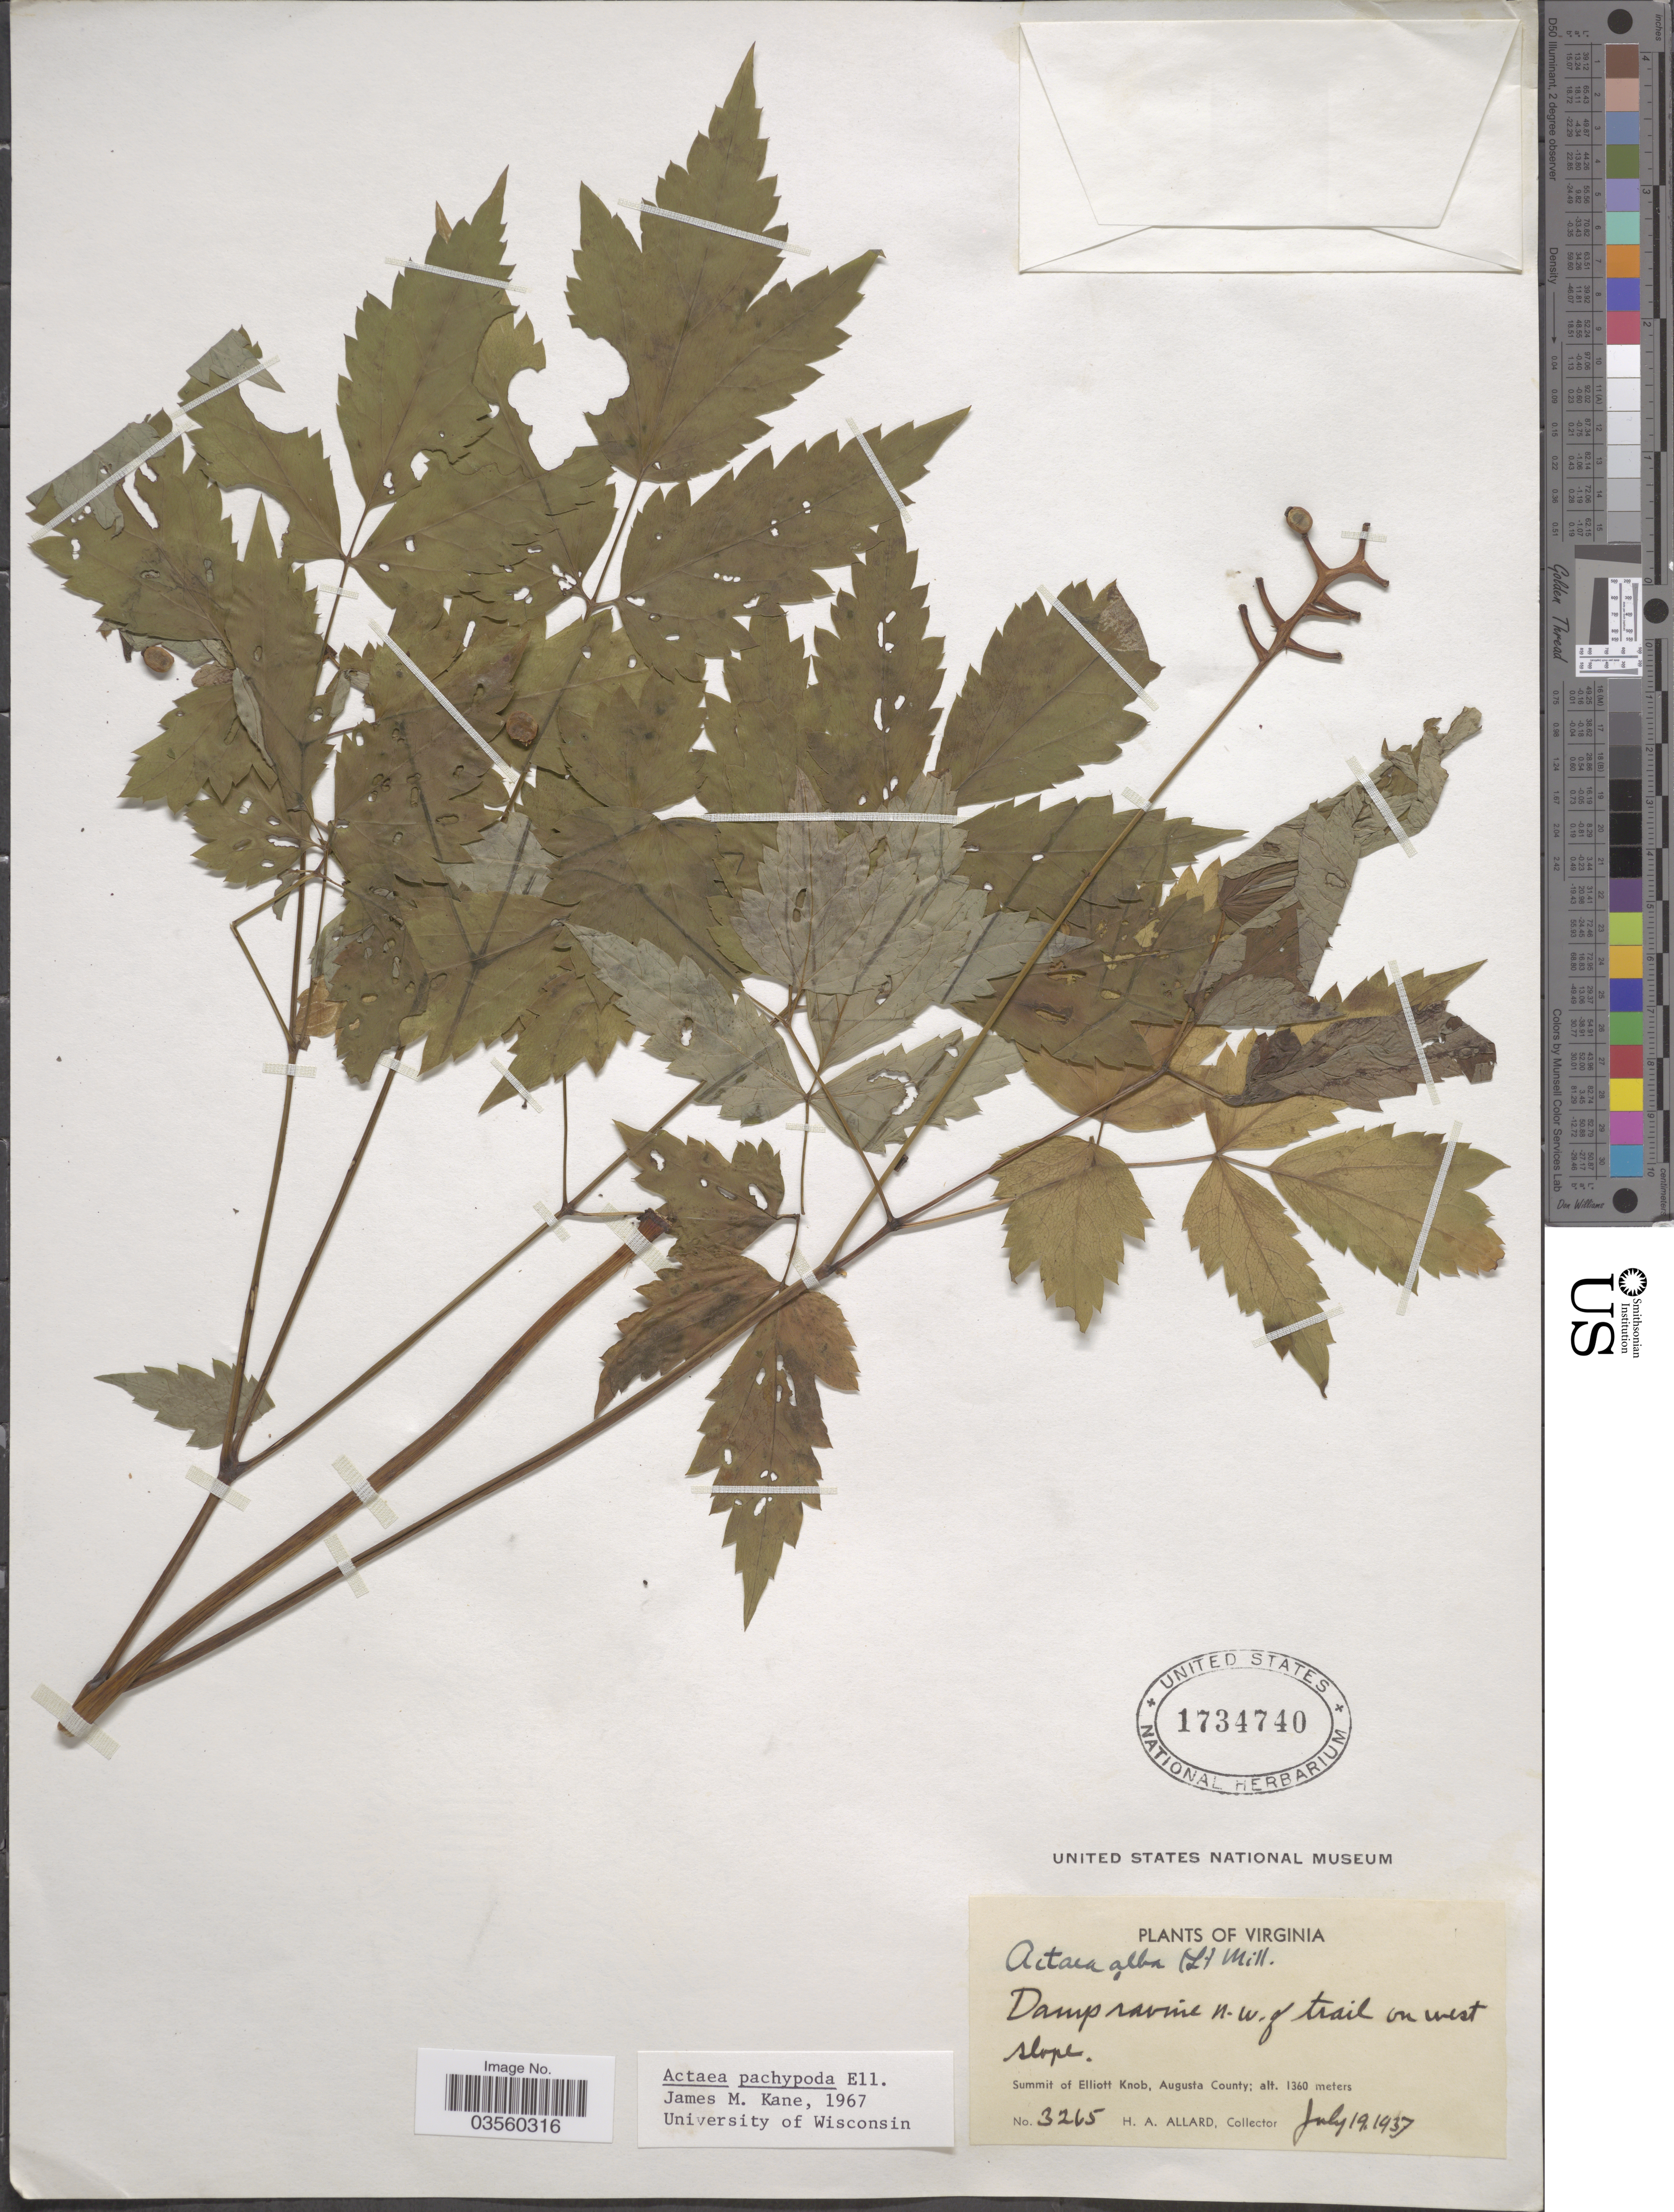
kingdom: Plantae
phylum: Tracheophyta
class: Magnoliopsida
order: Ranunculales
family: Ranunculaceae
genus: Actaea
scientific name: Actaea pachypoda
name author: Elliott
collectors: H. A. Allard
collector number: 3265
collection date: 1937-07-19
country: United States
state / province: Virginia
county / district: Augusta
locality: N.w. of trail on west slope. Summit of Elliott Knob, Augusta County.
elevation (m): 1360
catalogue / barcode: US 1734740